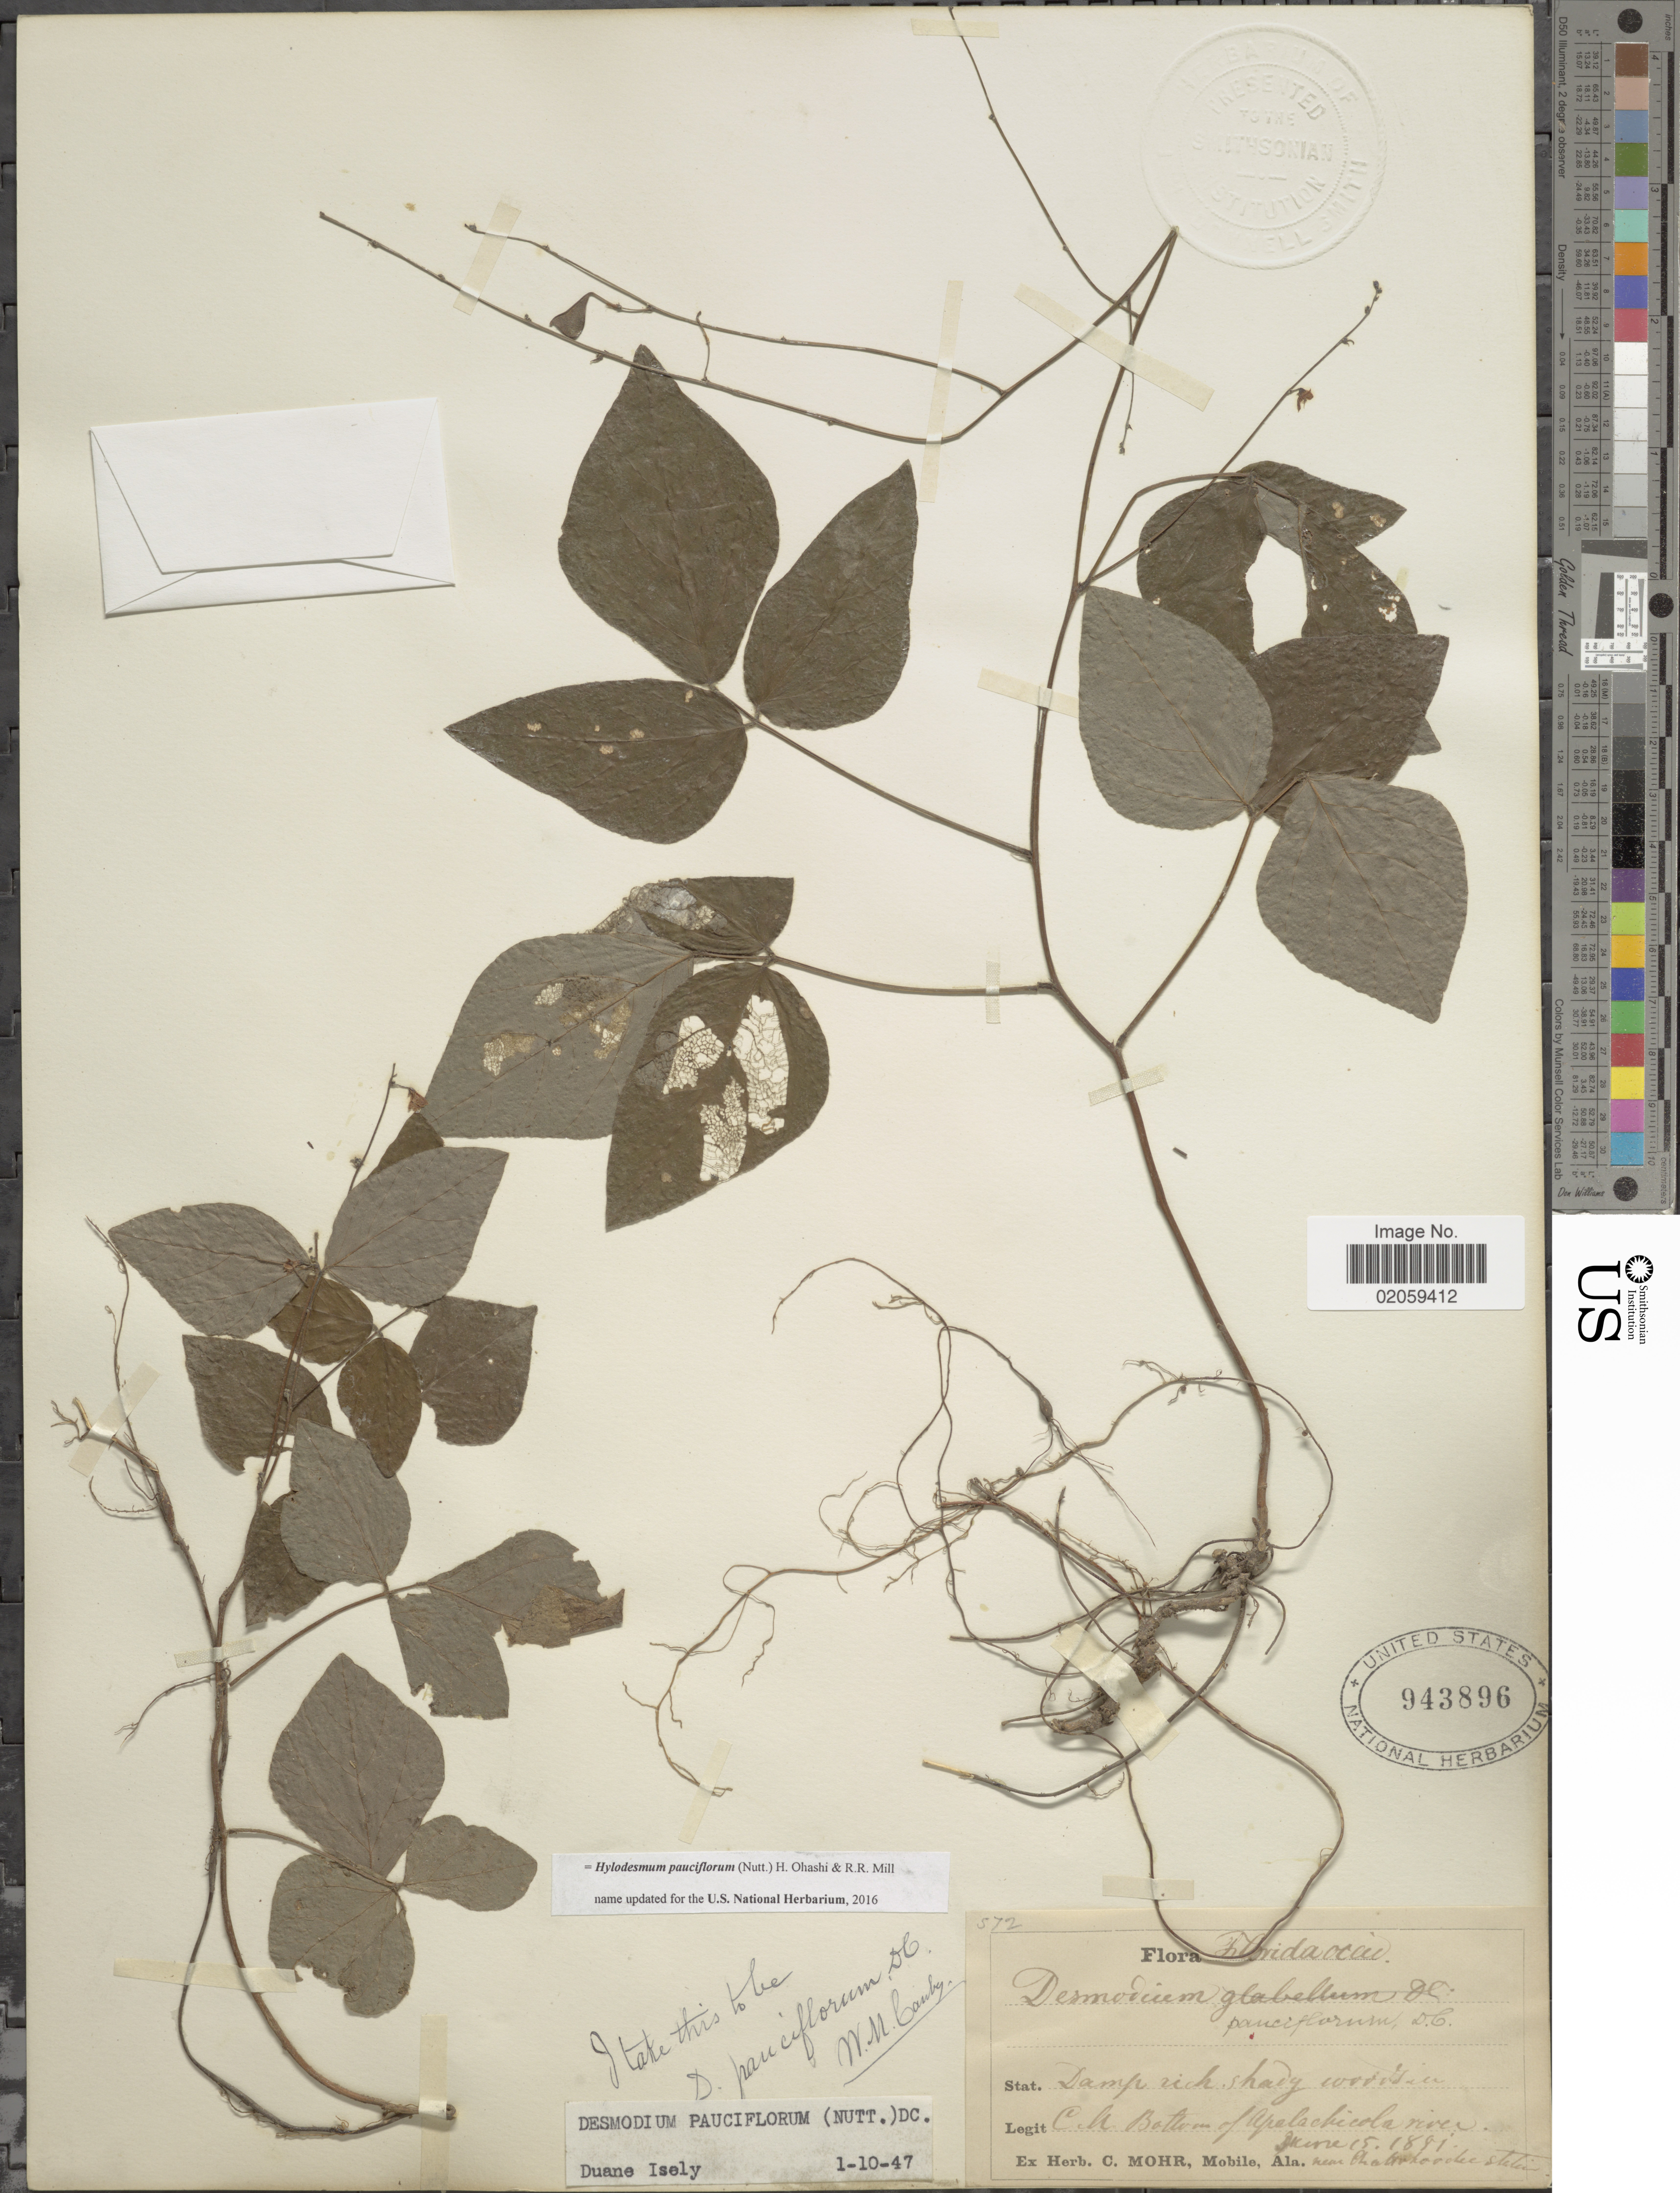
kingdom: Plantae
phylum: Tracheophyta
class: Magnoliopsida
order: Fabales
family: Fabaceae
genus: Hylodesmum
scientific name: Hylodesmum pauciflorum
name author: (Nutt.) H. Ohashi & R.R. Mill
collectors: C. T. Mohr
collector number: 572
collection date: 1891-06-15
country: United States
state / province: Florida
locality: Florida Occ., bottom of Apalachicola River, near Chattahoochee Station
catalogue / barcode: US 943896